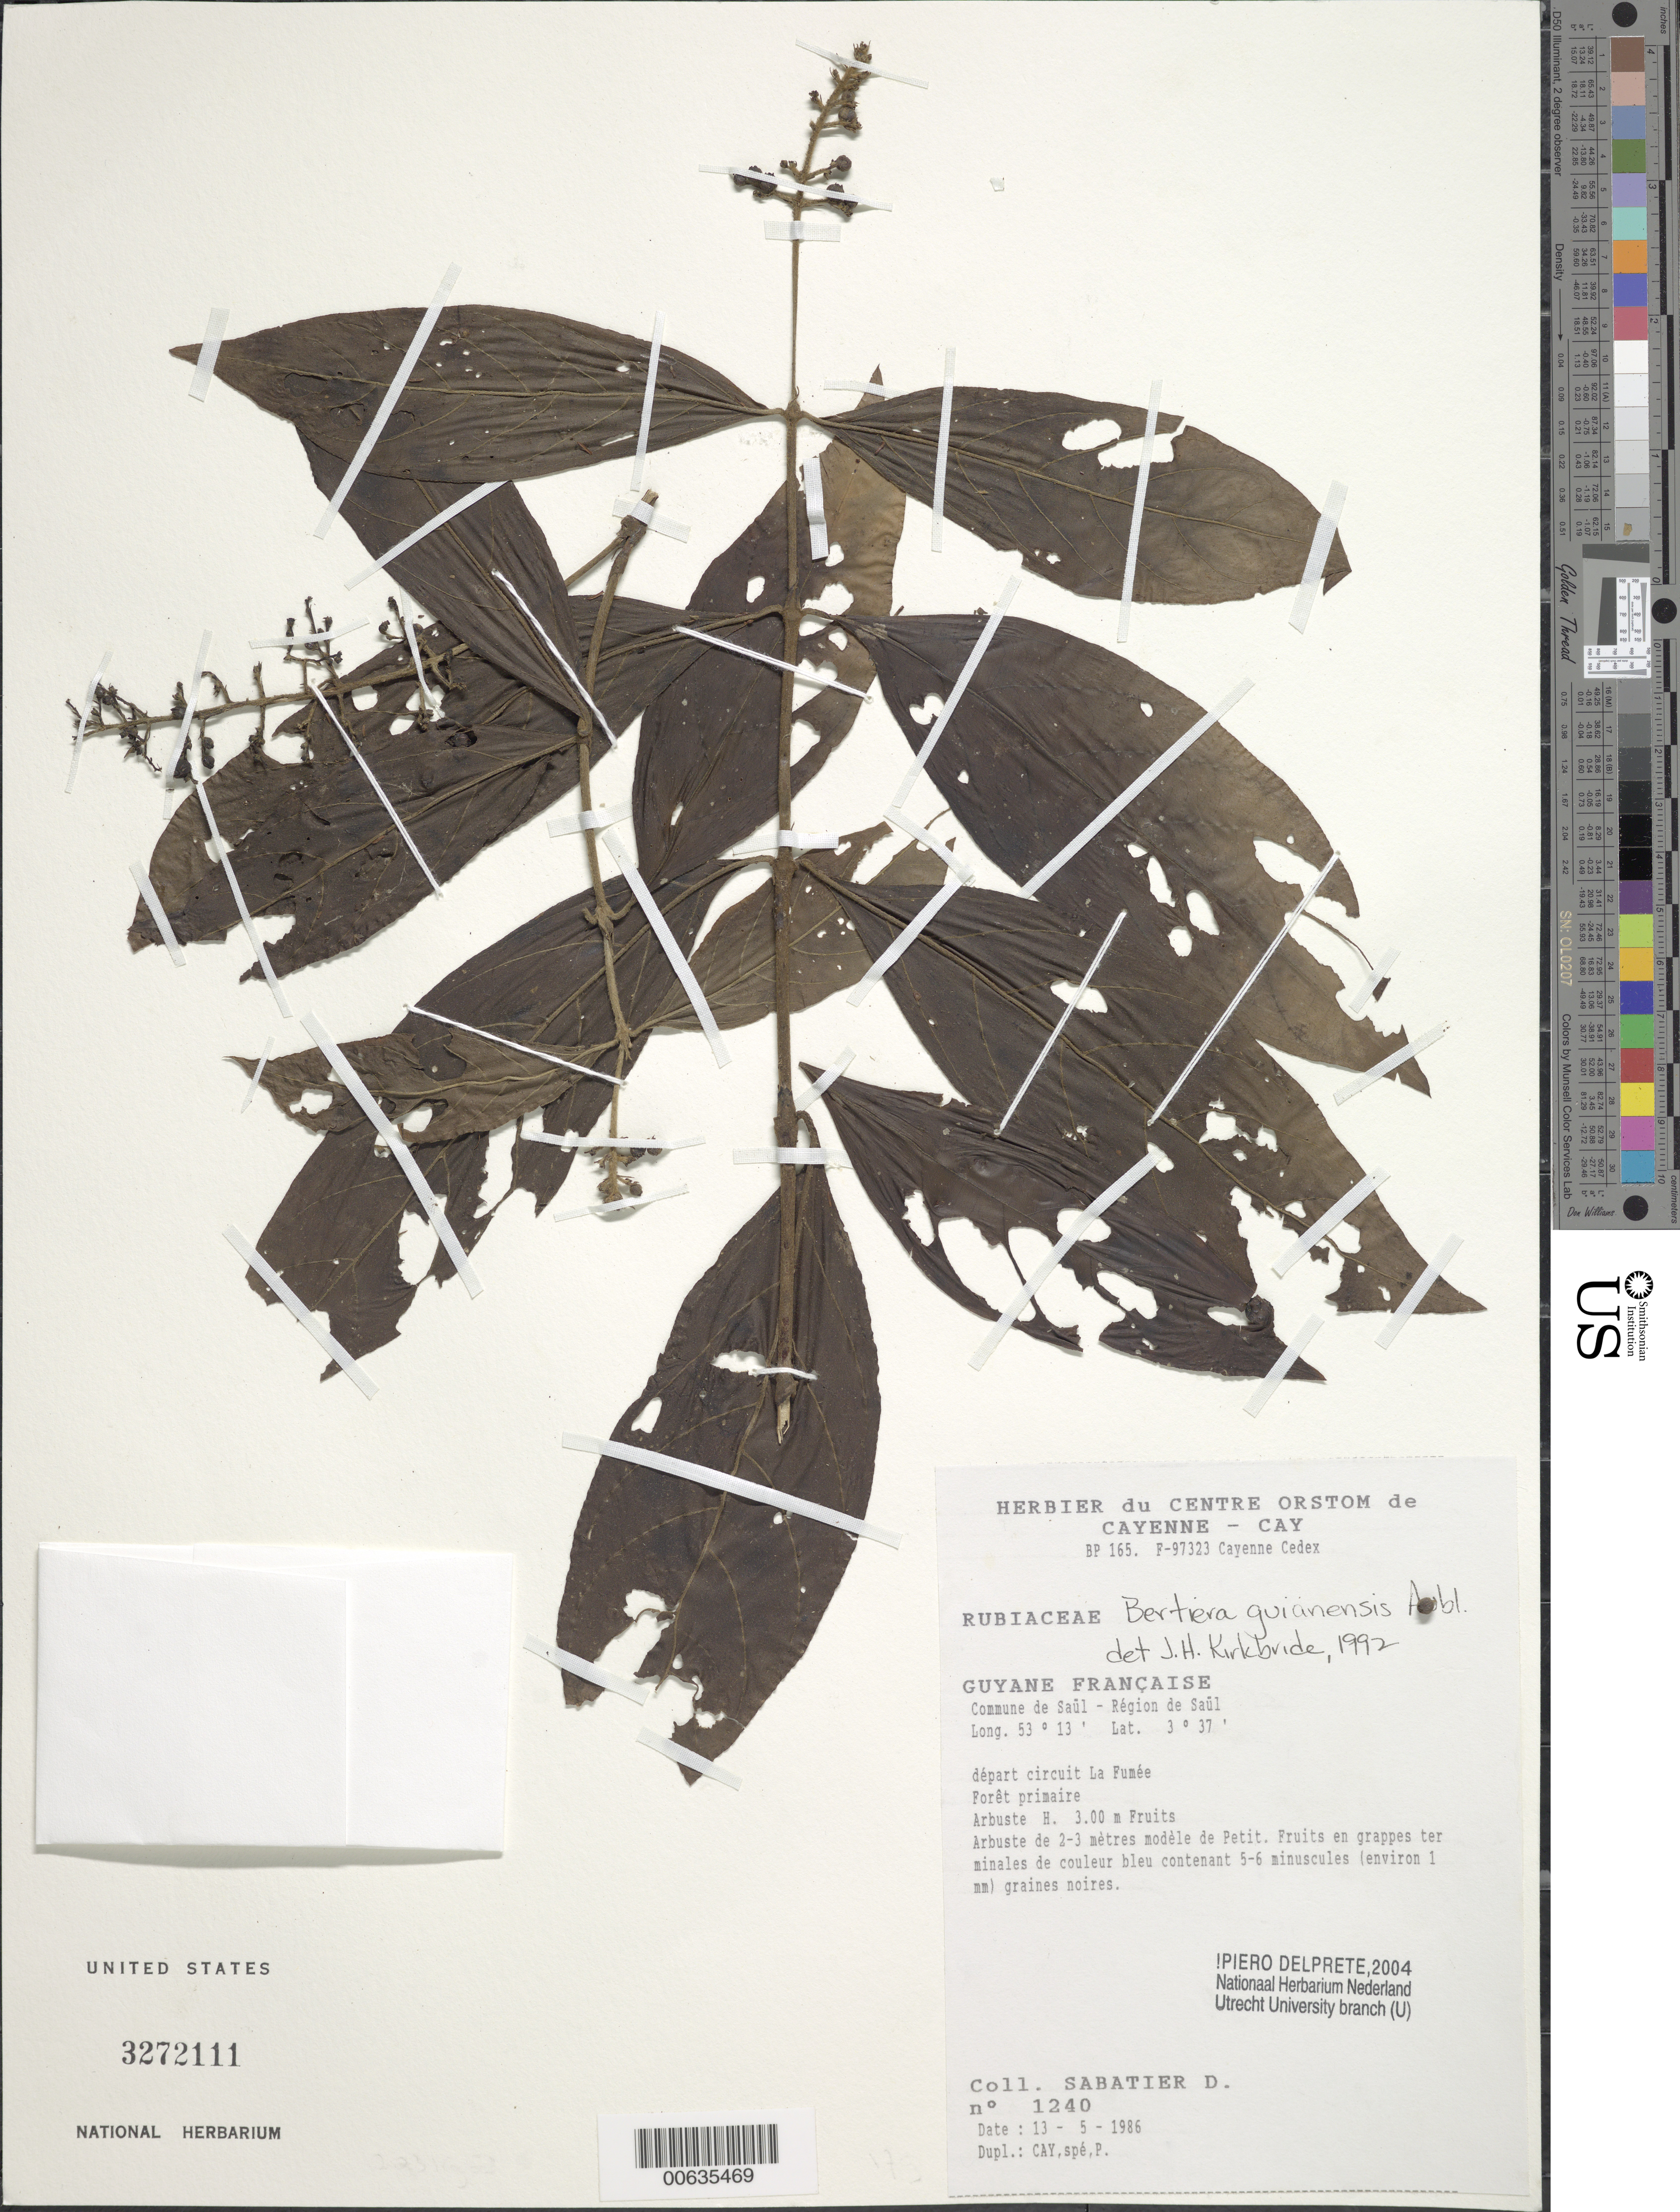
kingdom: Plantae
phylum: Tracheophyta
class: Magnoliopsida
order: Gentianales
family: Rubiaceae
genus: Bertiera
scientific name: Bertiera guianensis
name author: Aubl.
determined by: Delprete, P. G., Herb. de Guyane Cay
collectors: D. Sabatier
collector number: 1240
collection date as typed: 13-May-86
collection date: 1986-05-13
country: French Guiana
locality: Commune de Saül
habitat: Primary forest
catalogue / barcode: US 3272111